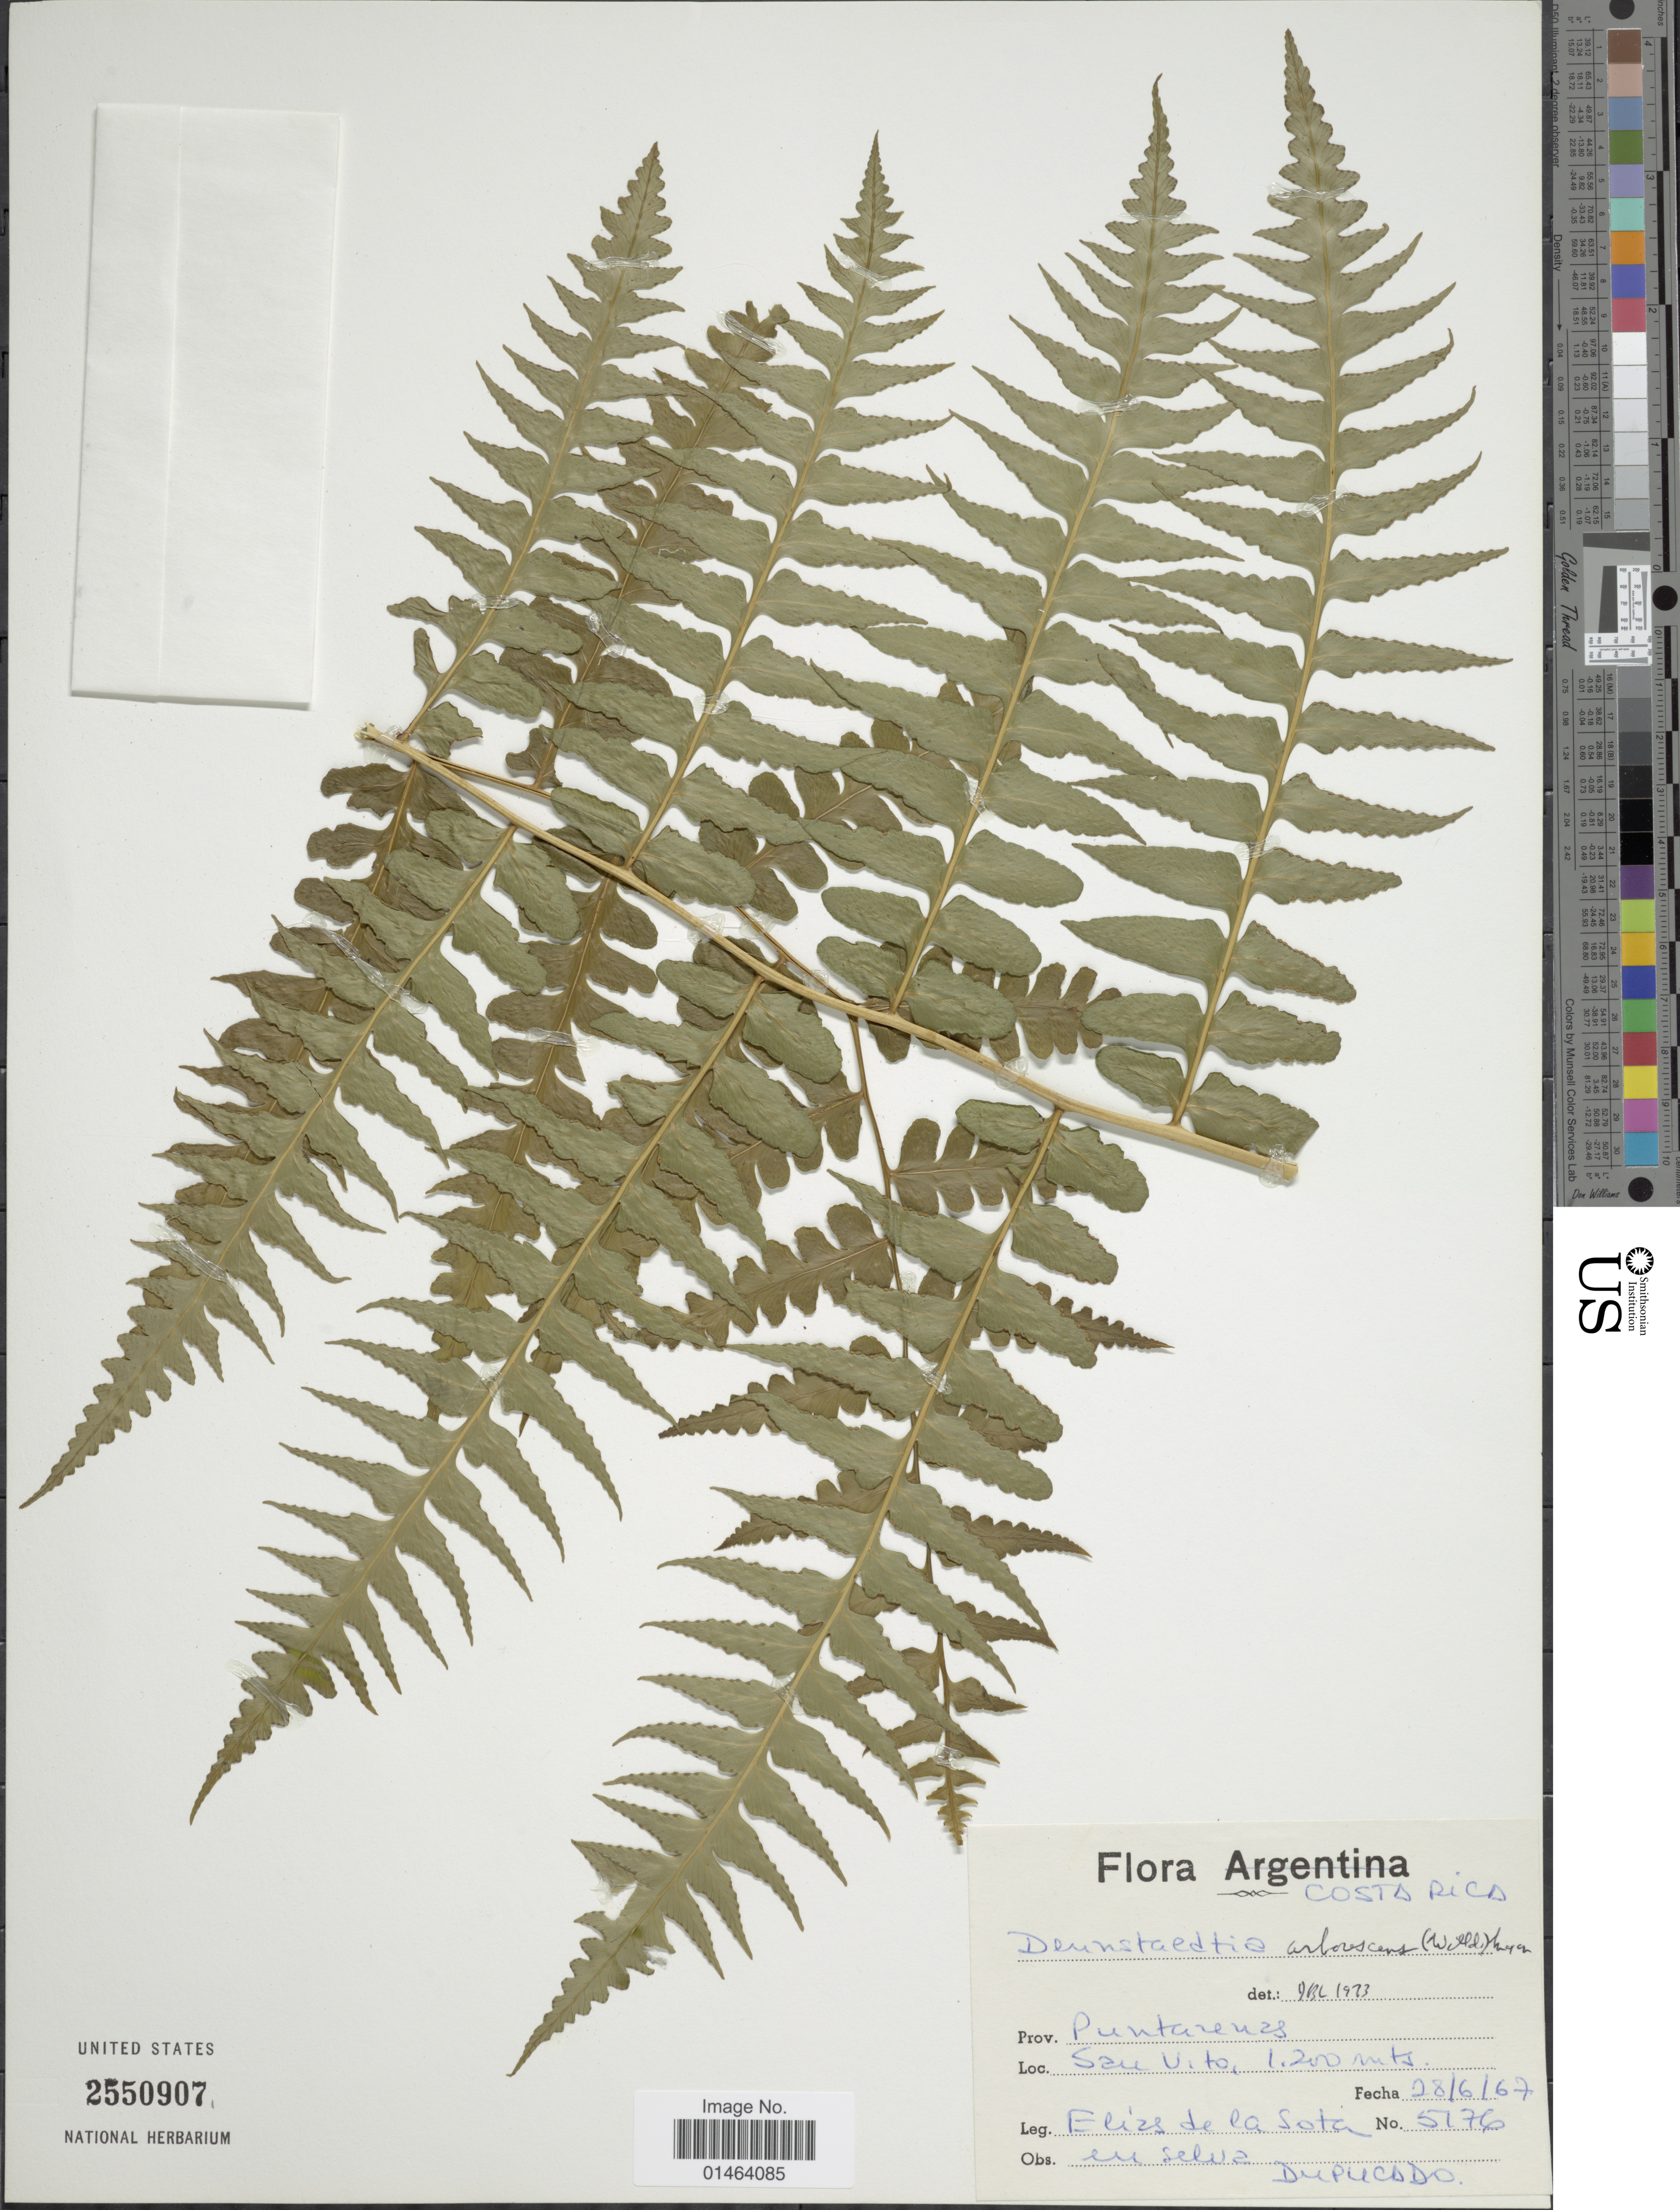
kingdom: Plantae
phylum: Tracheophyta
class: Polypodiopsida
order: Polypodiales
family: Dennstaedtiaceae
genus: Dennstaedtia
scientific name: Dennstaedtia coronata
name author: (Sodiro) C. Chr.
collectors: E. R. de la Sota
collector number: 5176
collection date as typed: Transcribed d/m/y: 28/6/67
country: Costa Rica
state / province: Puntarenas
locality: Costa Rica, Seu Vito.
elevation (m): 1200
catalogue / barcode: US 2550907